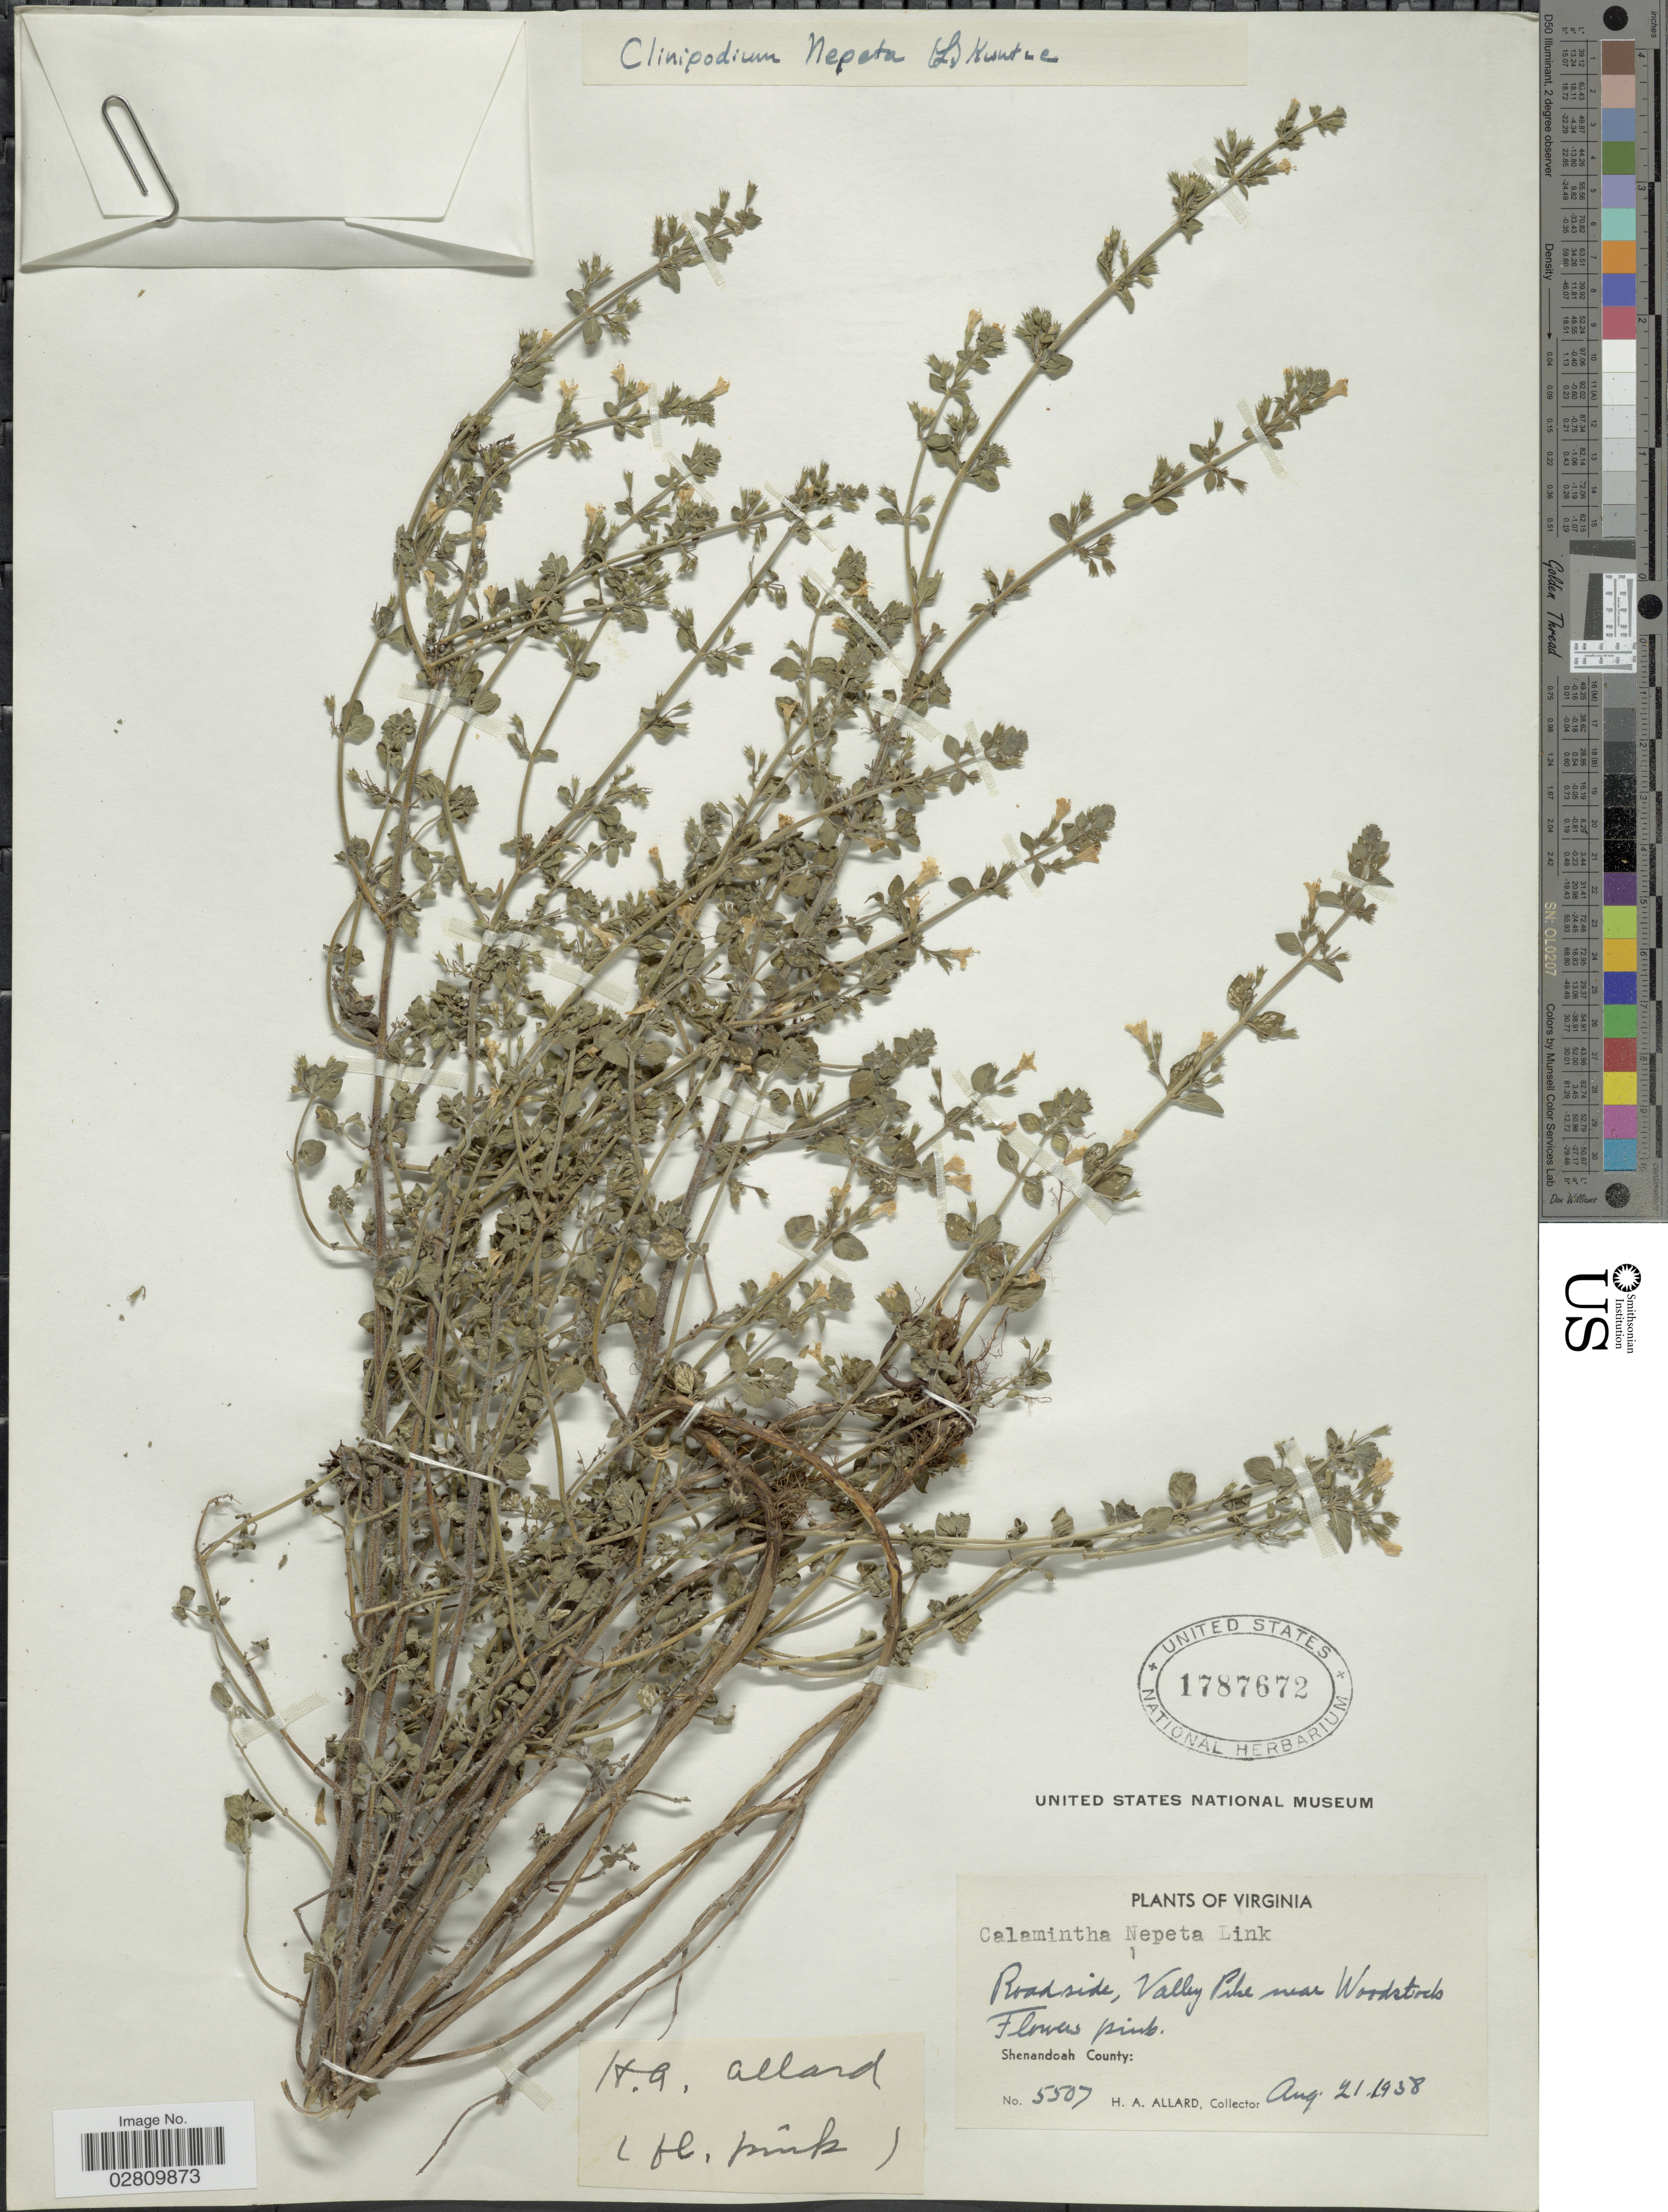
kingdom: Plantae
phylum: Tracheophyta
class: Magnoliopsida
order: Lamiales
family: Lamiaceae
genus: Clinopodium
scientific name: Clinopodium nepeta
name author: (L.) Kuntze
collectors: H. A. Allard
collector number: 5507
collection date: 1938-08-21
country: United States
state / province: Virginia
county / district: Shenandoah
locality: Roadside, Valley Pike near Woodstocks. Shenandoah County.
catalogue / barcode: US 1787672